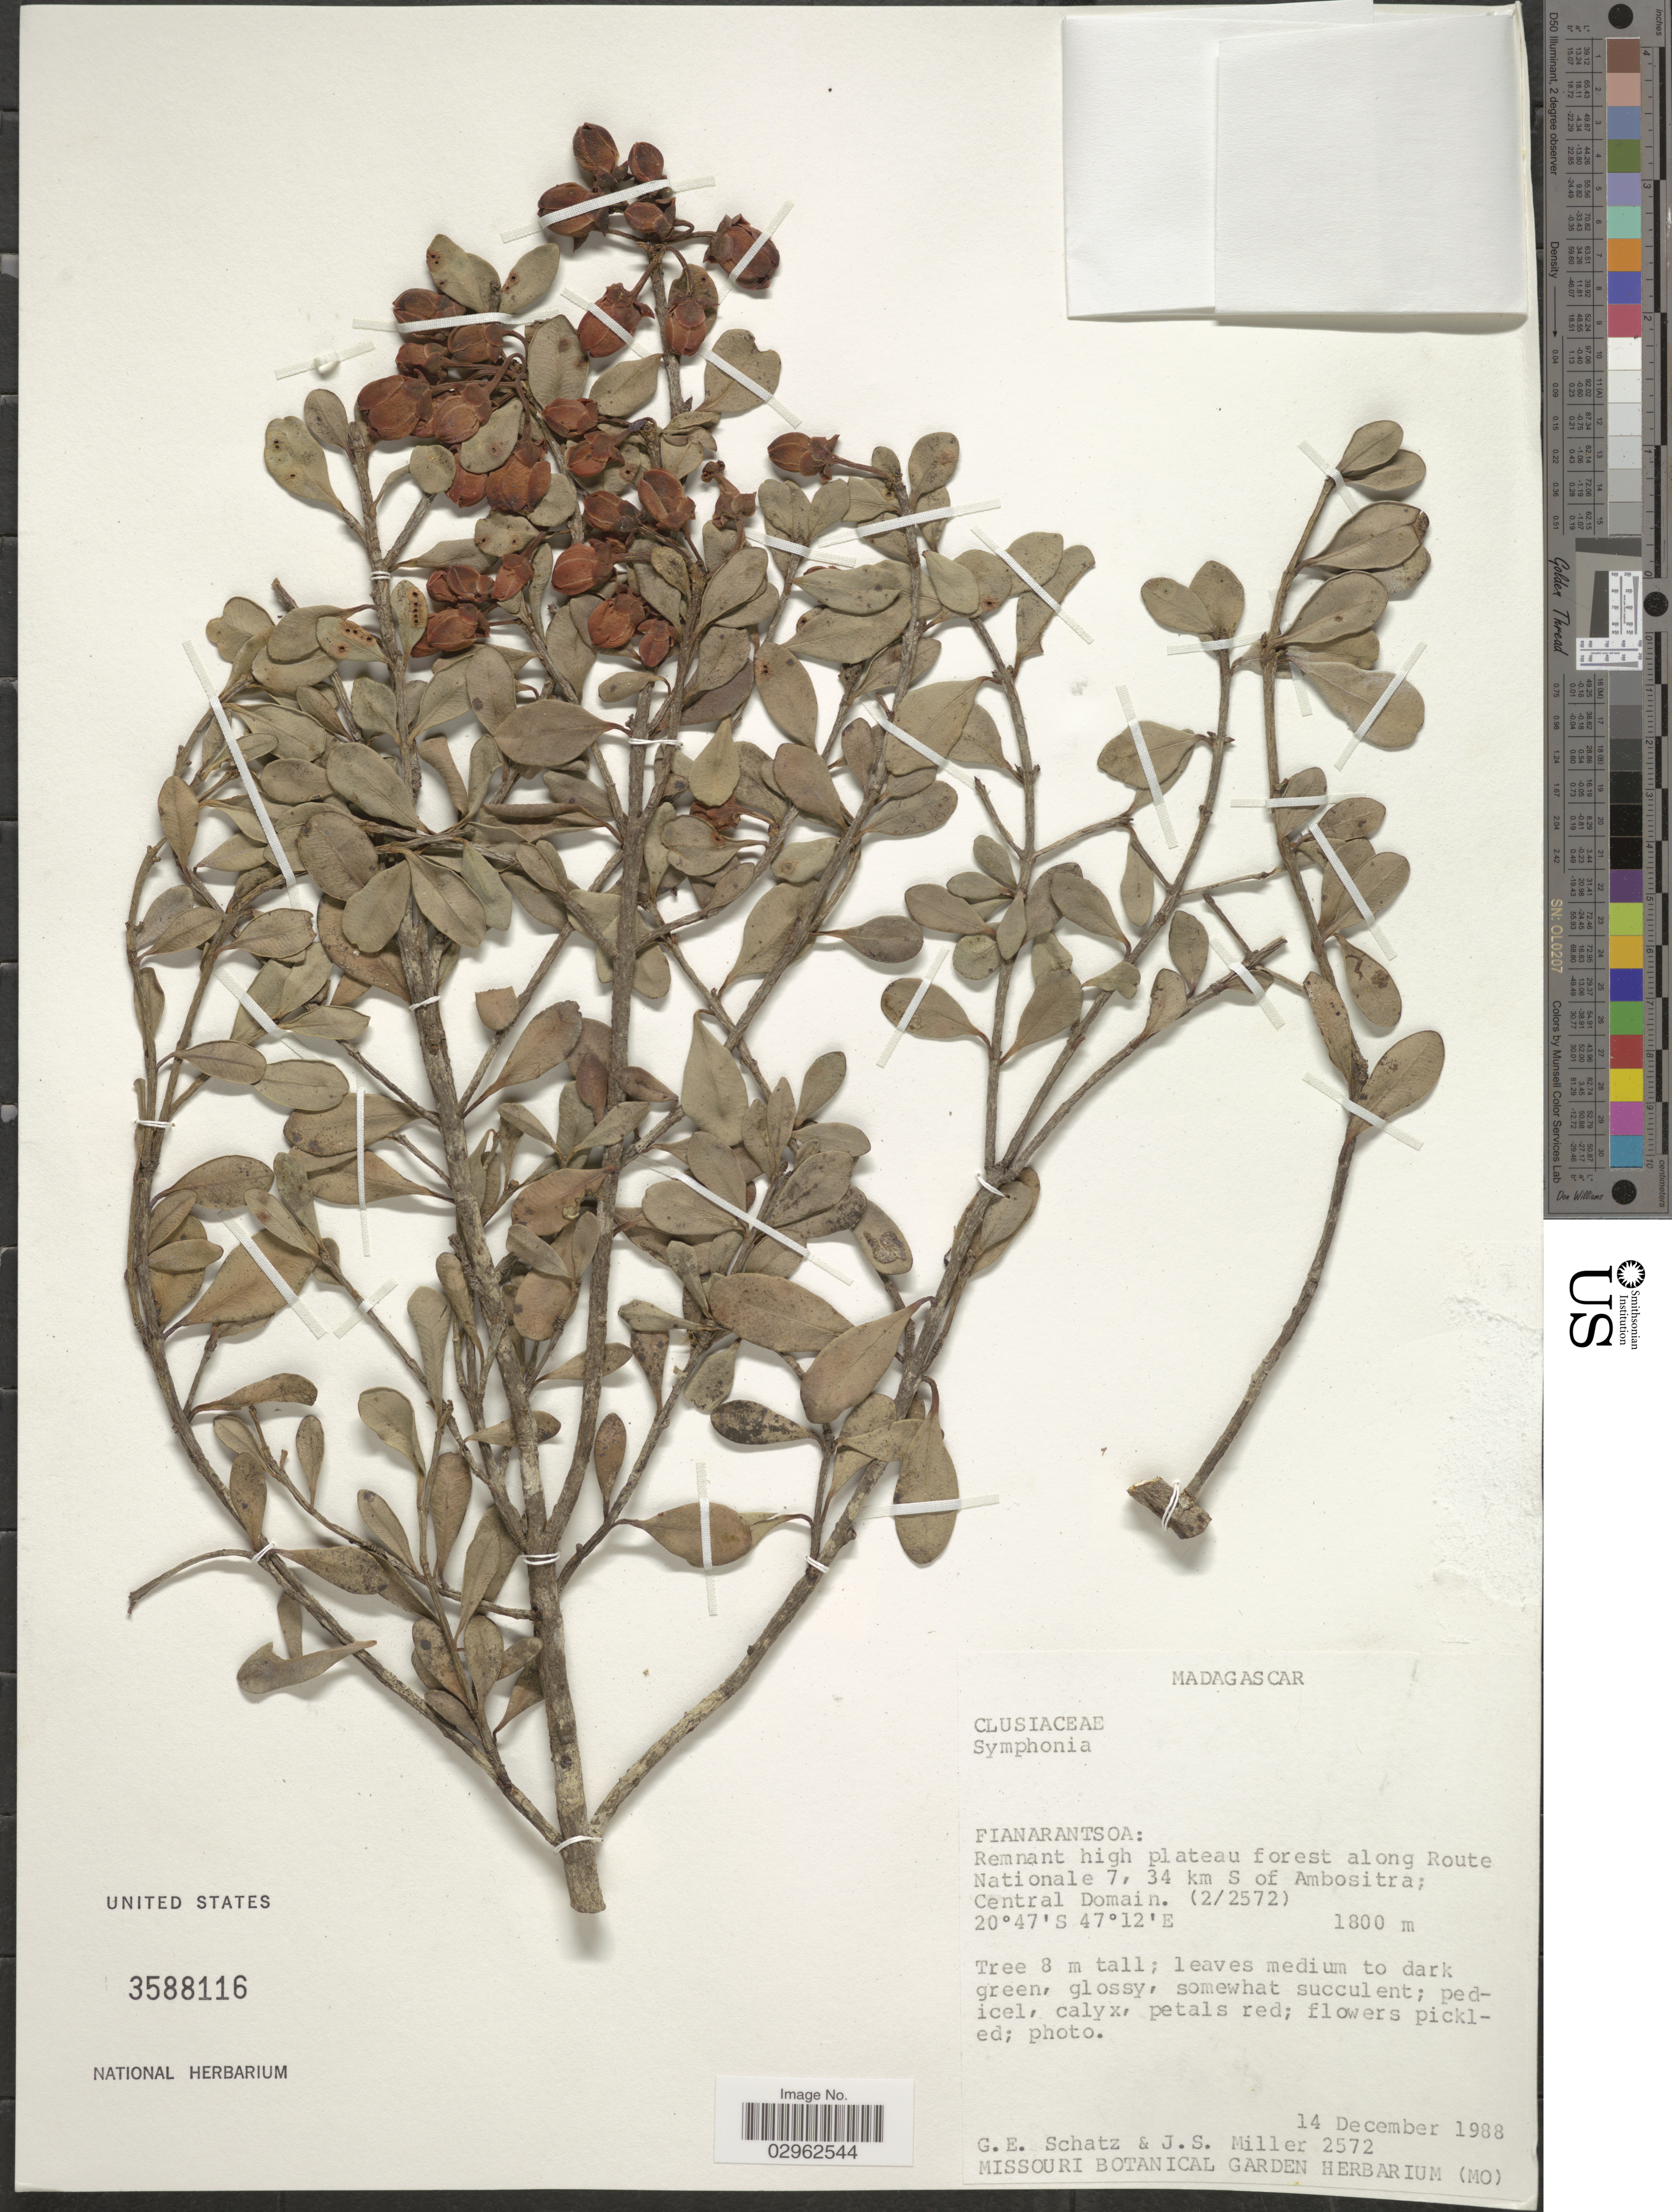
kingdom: Plantae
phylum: Tracheophyta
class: Magnoliopsida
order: Malpighiales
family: Clusiaceae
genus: Symphonia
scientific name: Symphonia sp.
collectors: G. Schatz & J. S. Miller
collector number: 2572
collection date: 1988-12-14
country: Madagascar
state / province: Amoron'i Mania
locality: Remnant high plateau forest along Route Nationale 7, 34 km S of Ambositra; Central Domain. (2/2572).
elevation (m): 1800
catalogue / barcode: US 3588116